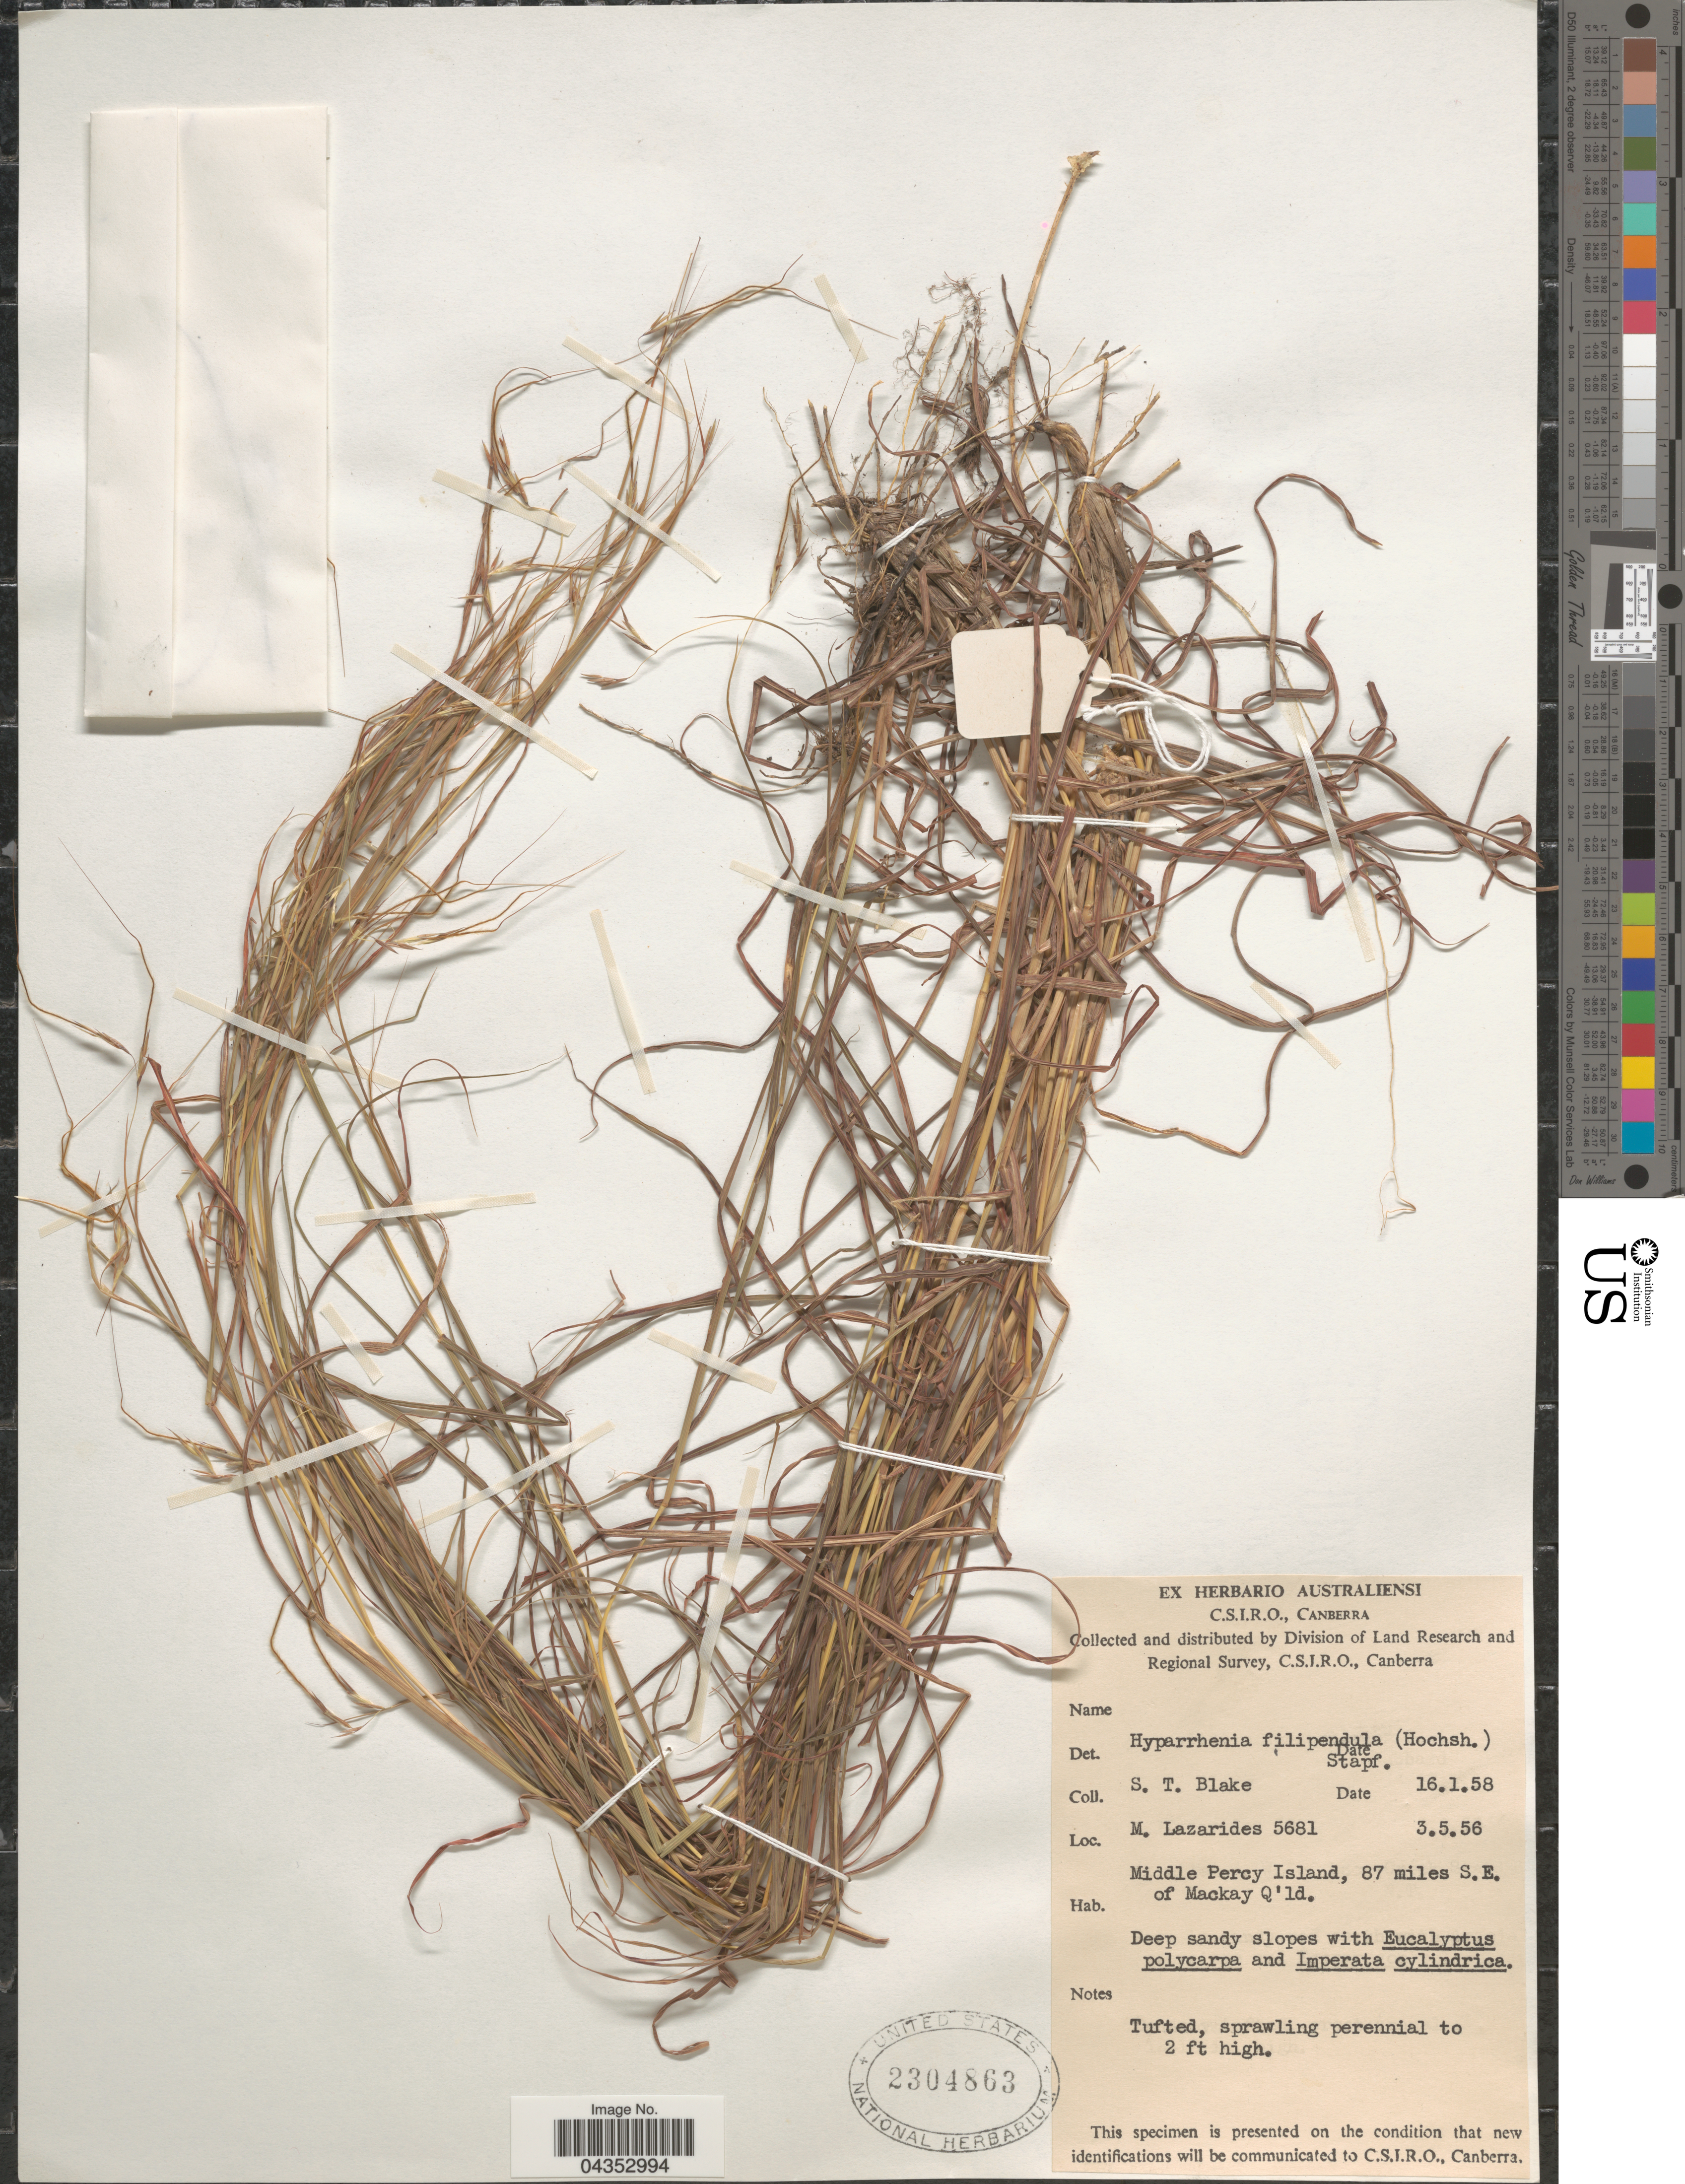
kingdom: Plantae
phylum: Tracheophyta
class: Liliopsida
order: Poales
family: Poaceae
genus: Hyparrhenia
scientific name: Hyparrhenia filipendula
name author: (Hochr.) Stapf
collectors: M. Lazarides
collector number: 5681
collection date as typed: Transcribed d/m/y: 3/5/56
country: Australia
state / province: Queensland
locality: Division of Land Research and Regional Survey. Middle Percy Island, 87 miles S.E. of Mackay.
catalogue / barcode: US 2304863